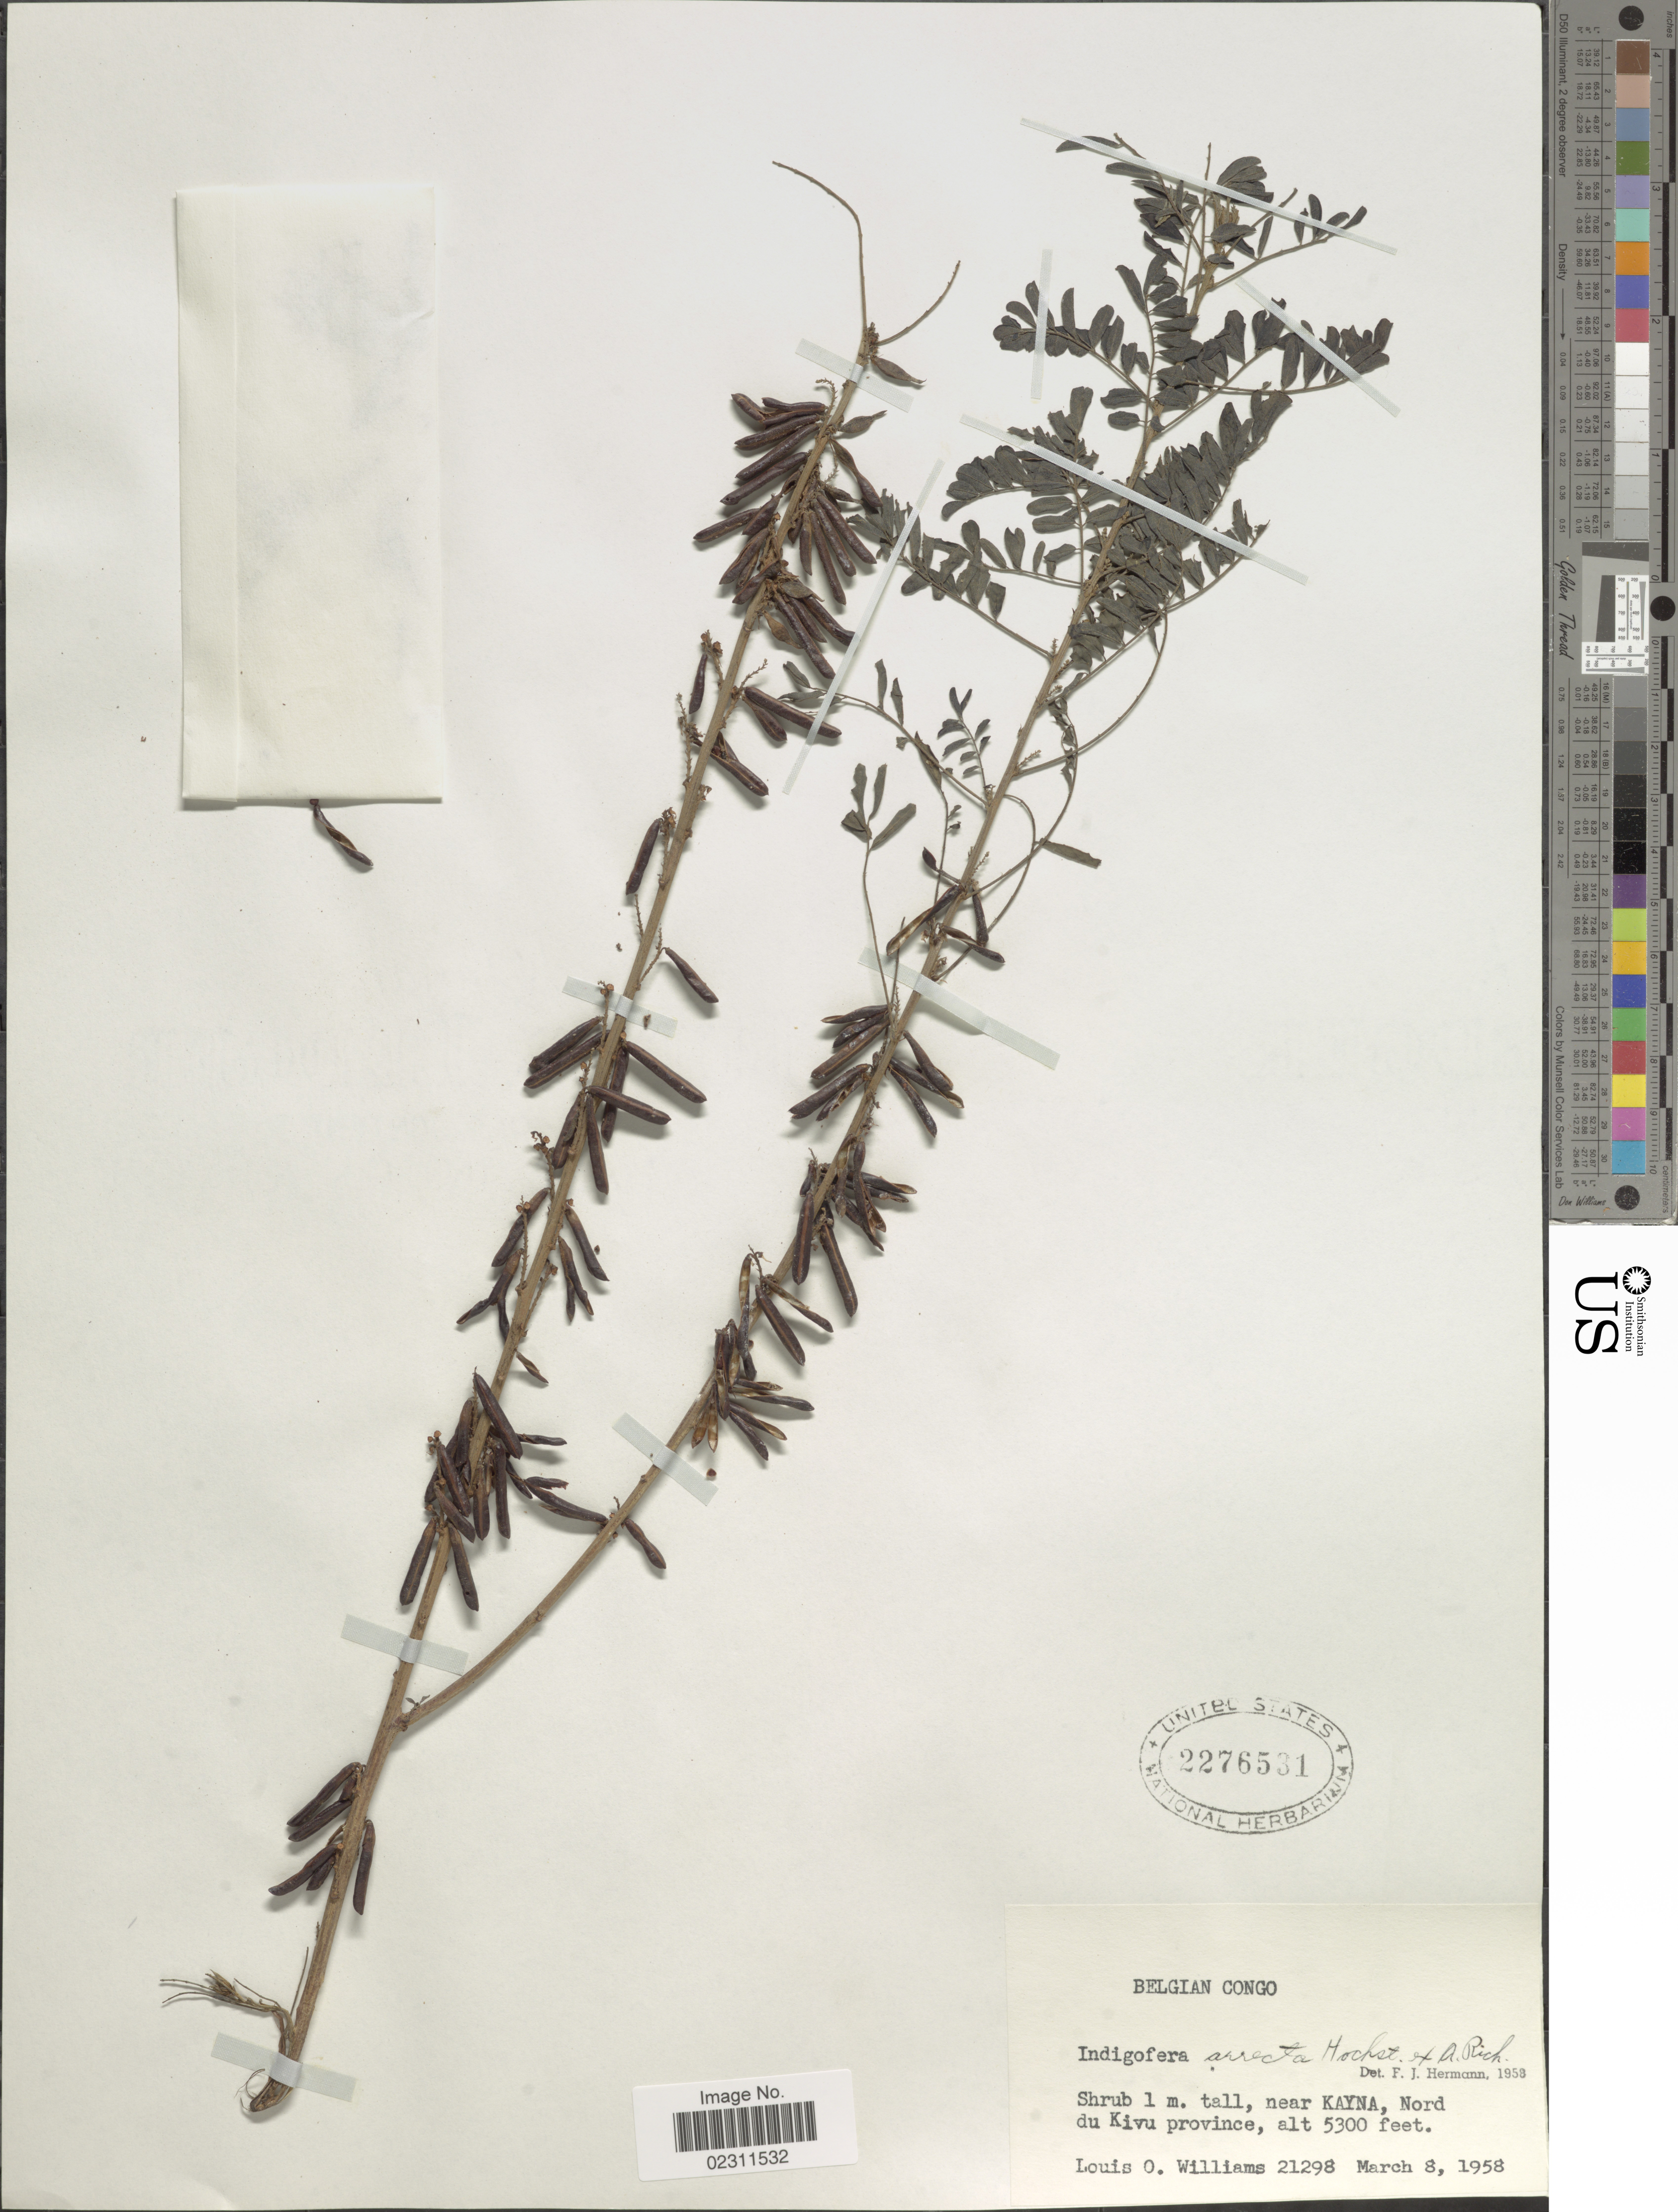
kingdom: Plantae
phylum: Tracheophyta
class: Magnoliopsida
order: Fabales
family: Fabaceae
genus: Indigofera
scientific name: Indigofera arrecta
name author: Hochst. ex A. Rich.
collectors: L. O. Williams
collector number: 21298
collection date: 1958-03-08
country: Congo, Democratic Republic of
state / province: Nord-Kivu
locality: Belgian Congo, near Kayna, Nord du Kuvi Province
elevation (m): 1615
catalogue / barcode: US 2276531